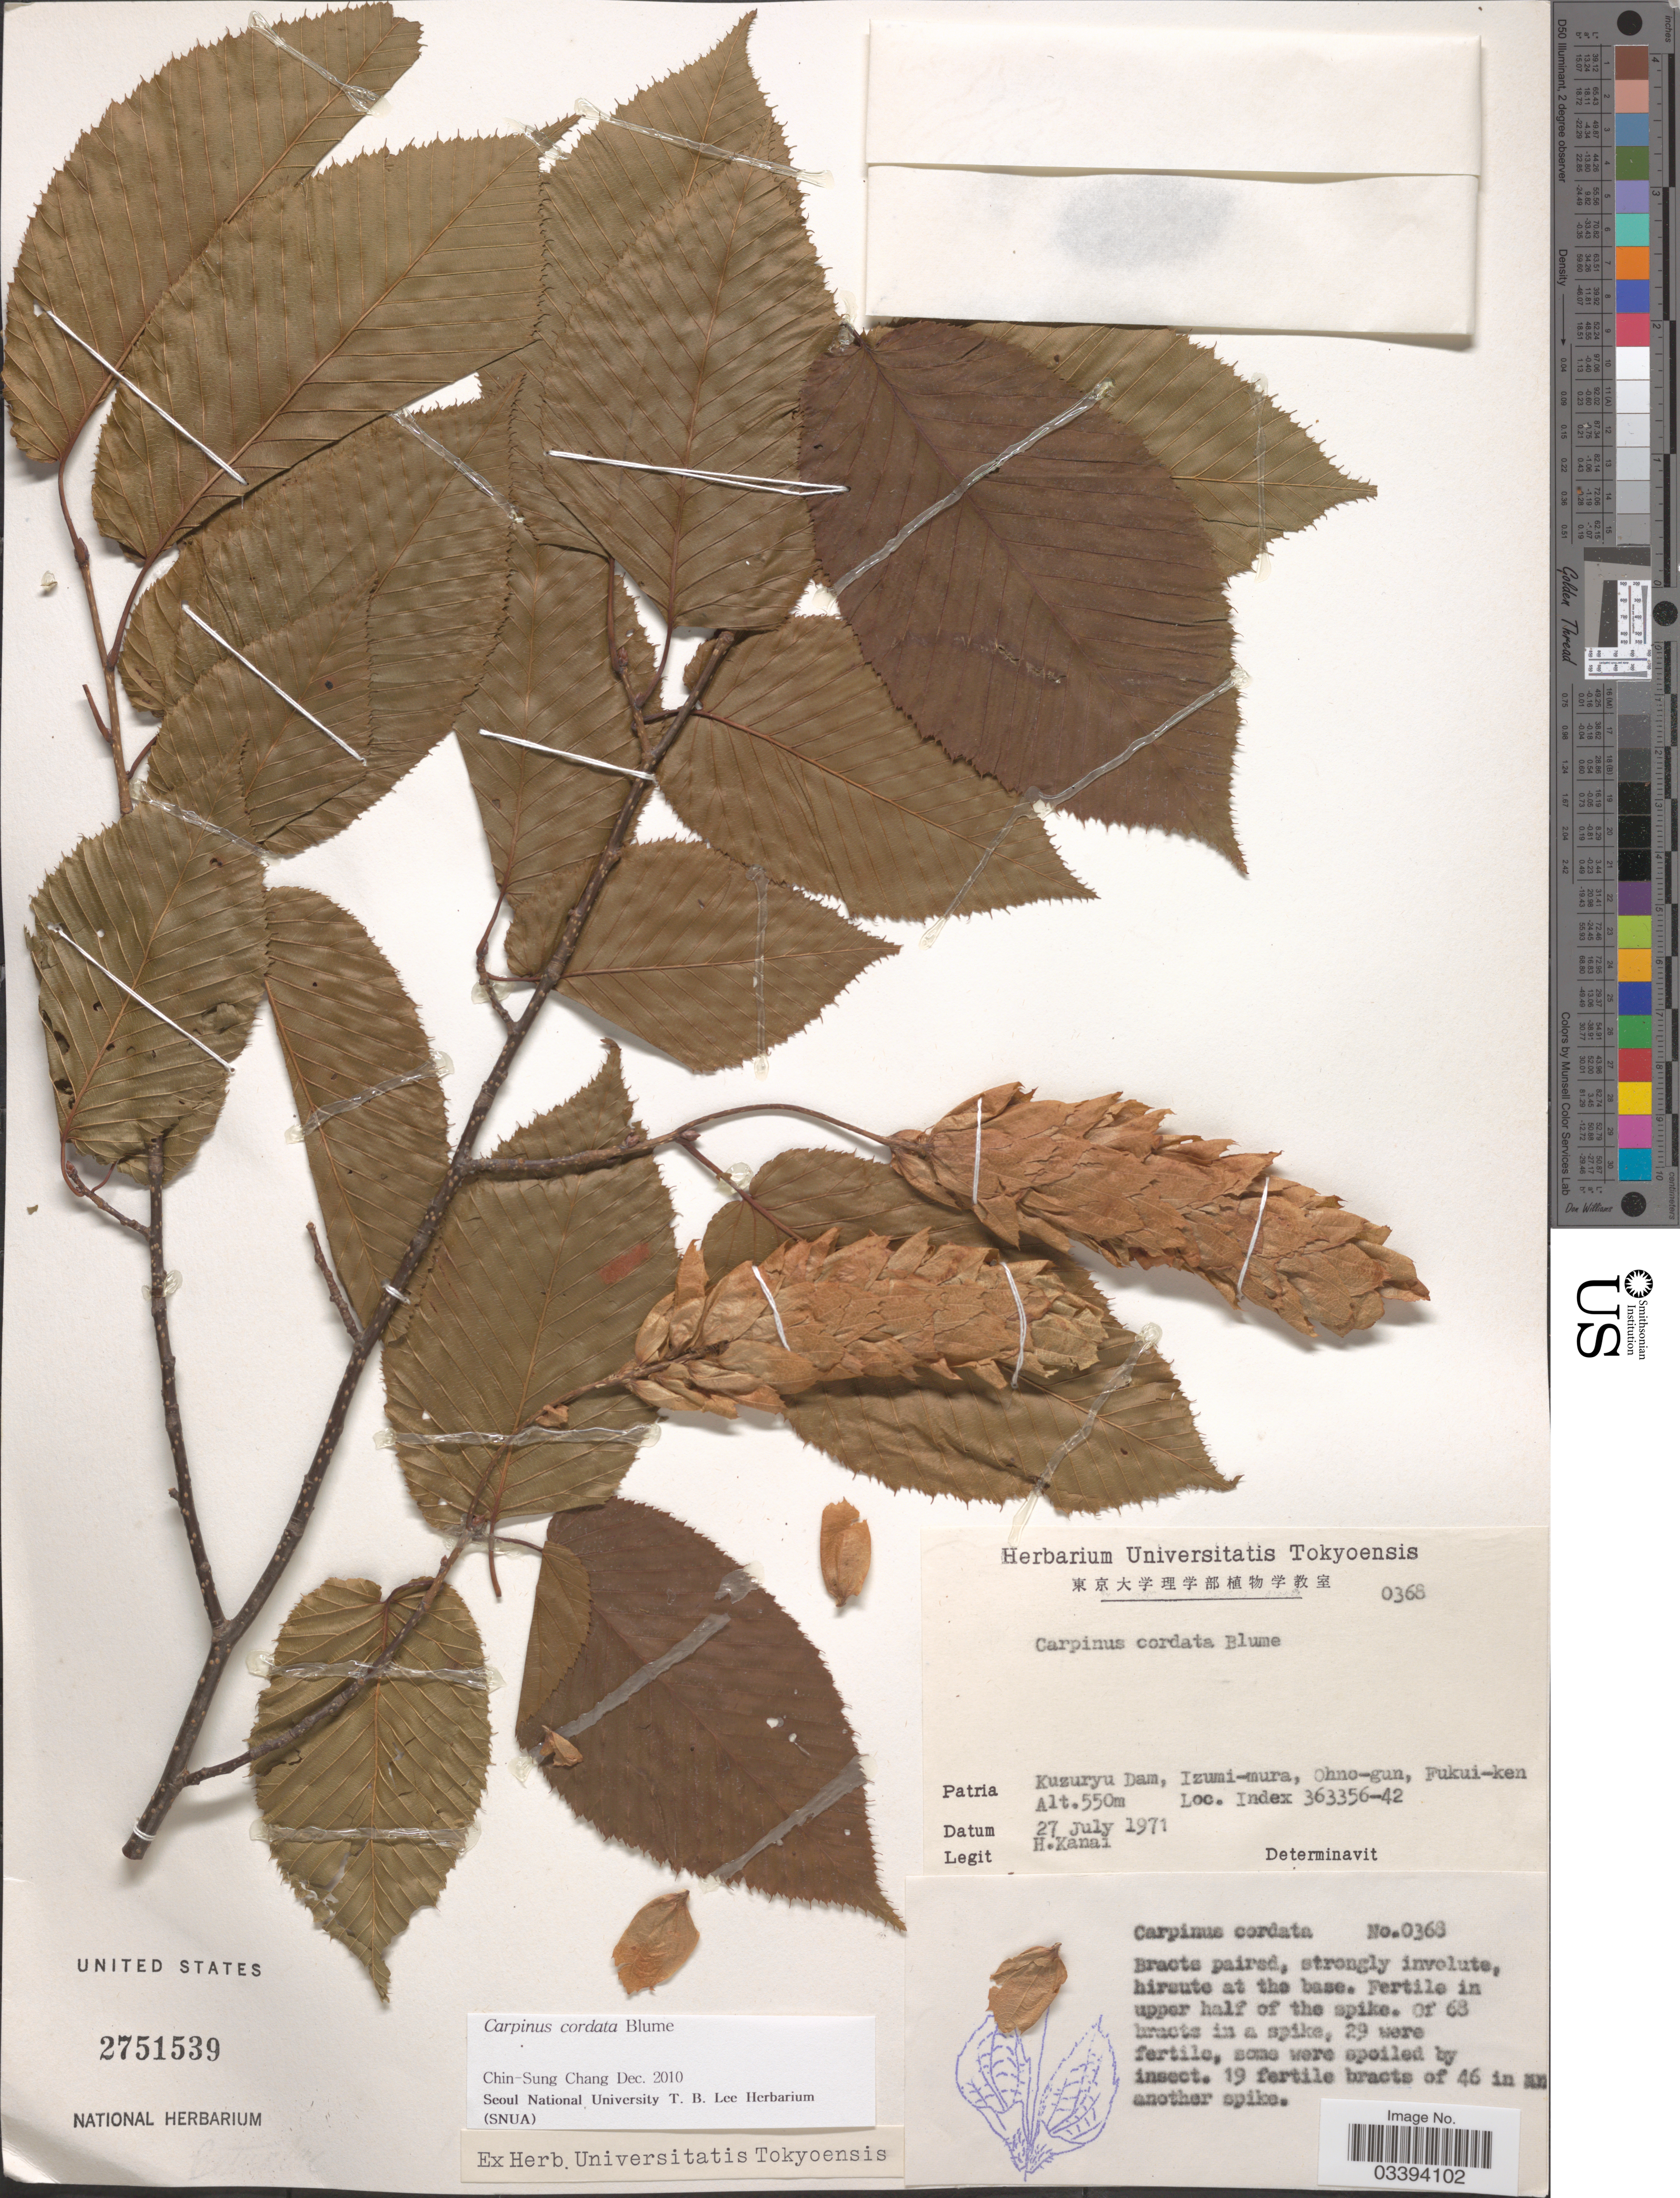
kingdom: Plantae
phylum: Tracheophyta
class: Magnoliopsida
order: Fagales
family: Betulaceae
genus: Carpinus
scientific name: Carpinus cordata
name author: Blume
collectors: H. Kanai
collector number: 0368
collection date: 1971-07-27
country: Japan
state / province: Hukui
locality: Kuzuryu Dam, Izumi-mura, Ohno-gun, Fukui-ken. Index 363356-42 [unsure placement]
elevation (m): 550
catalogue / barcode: US 2751539